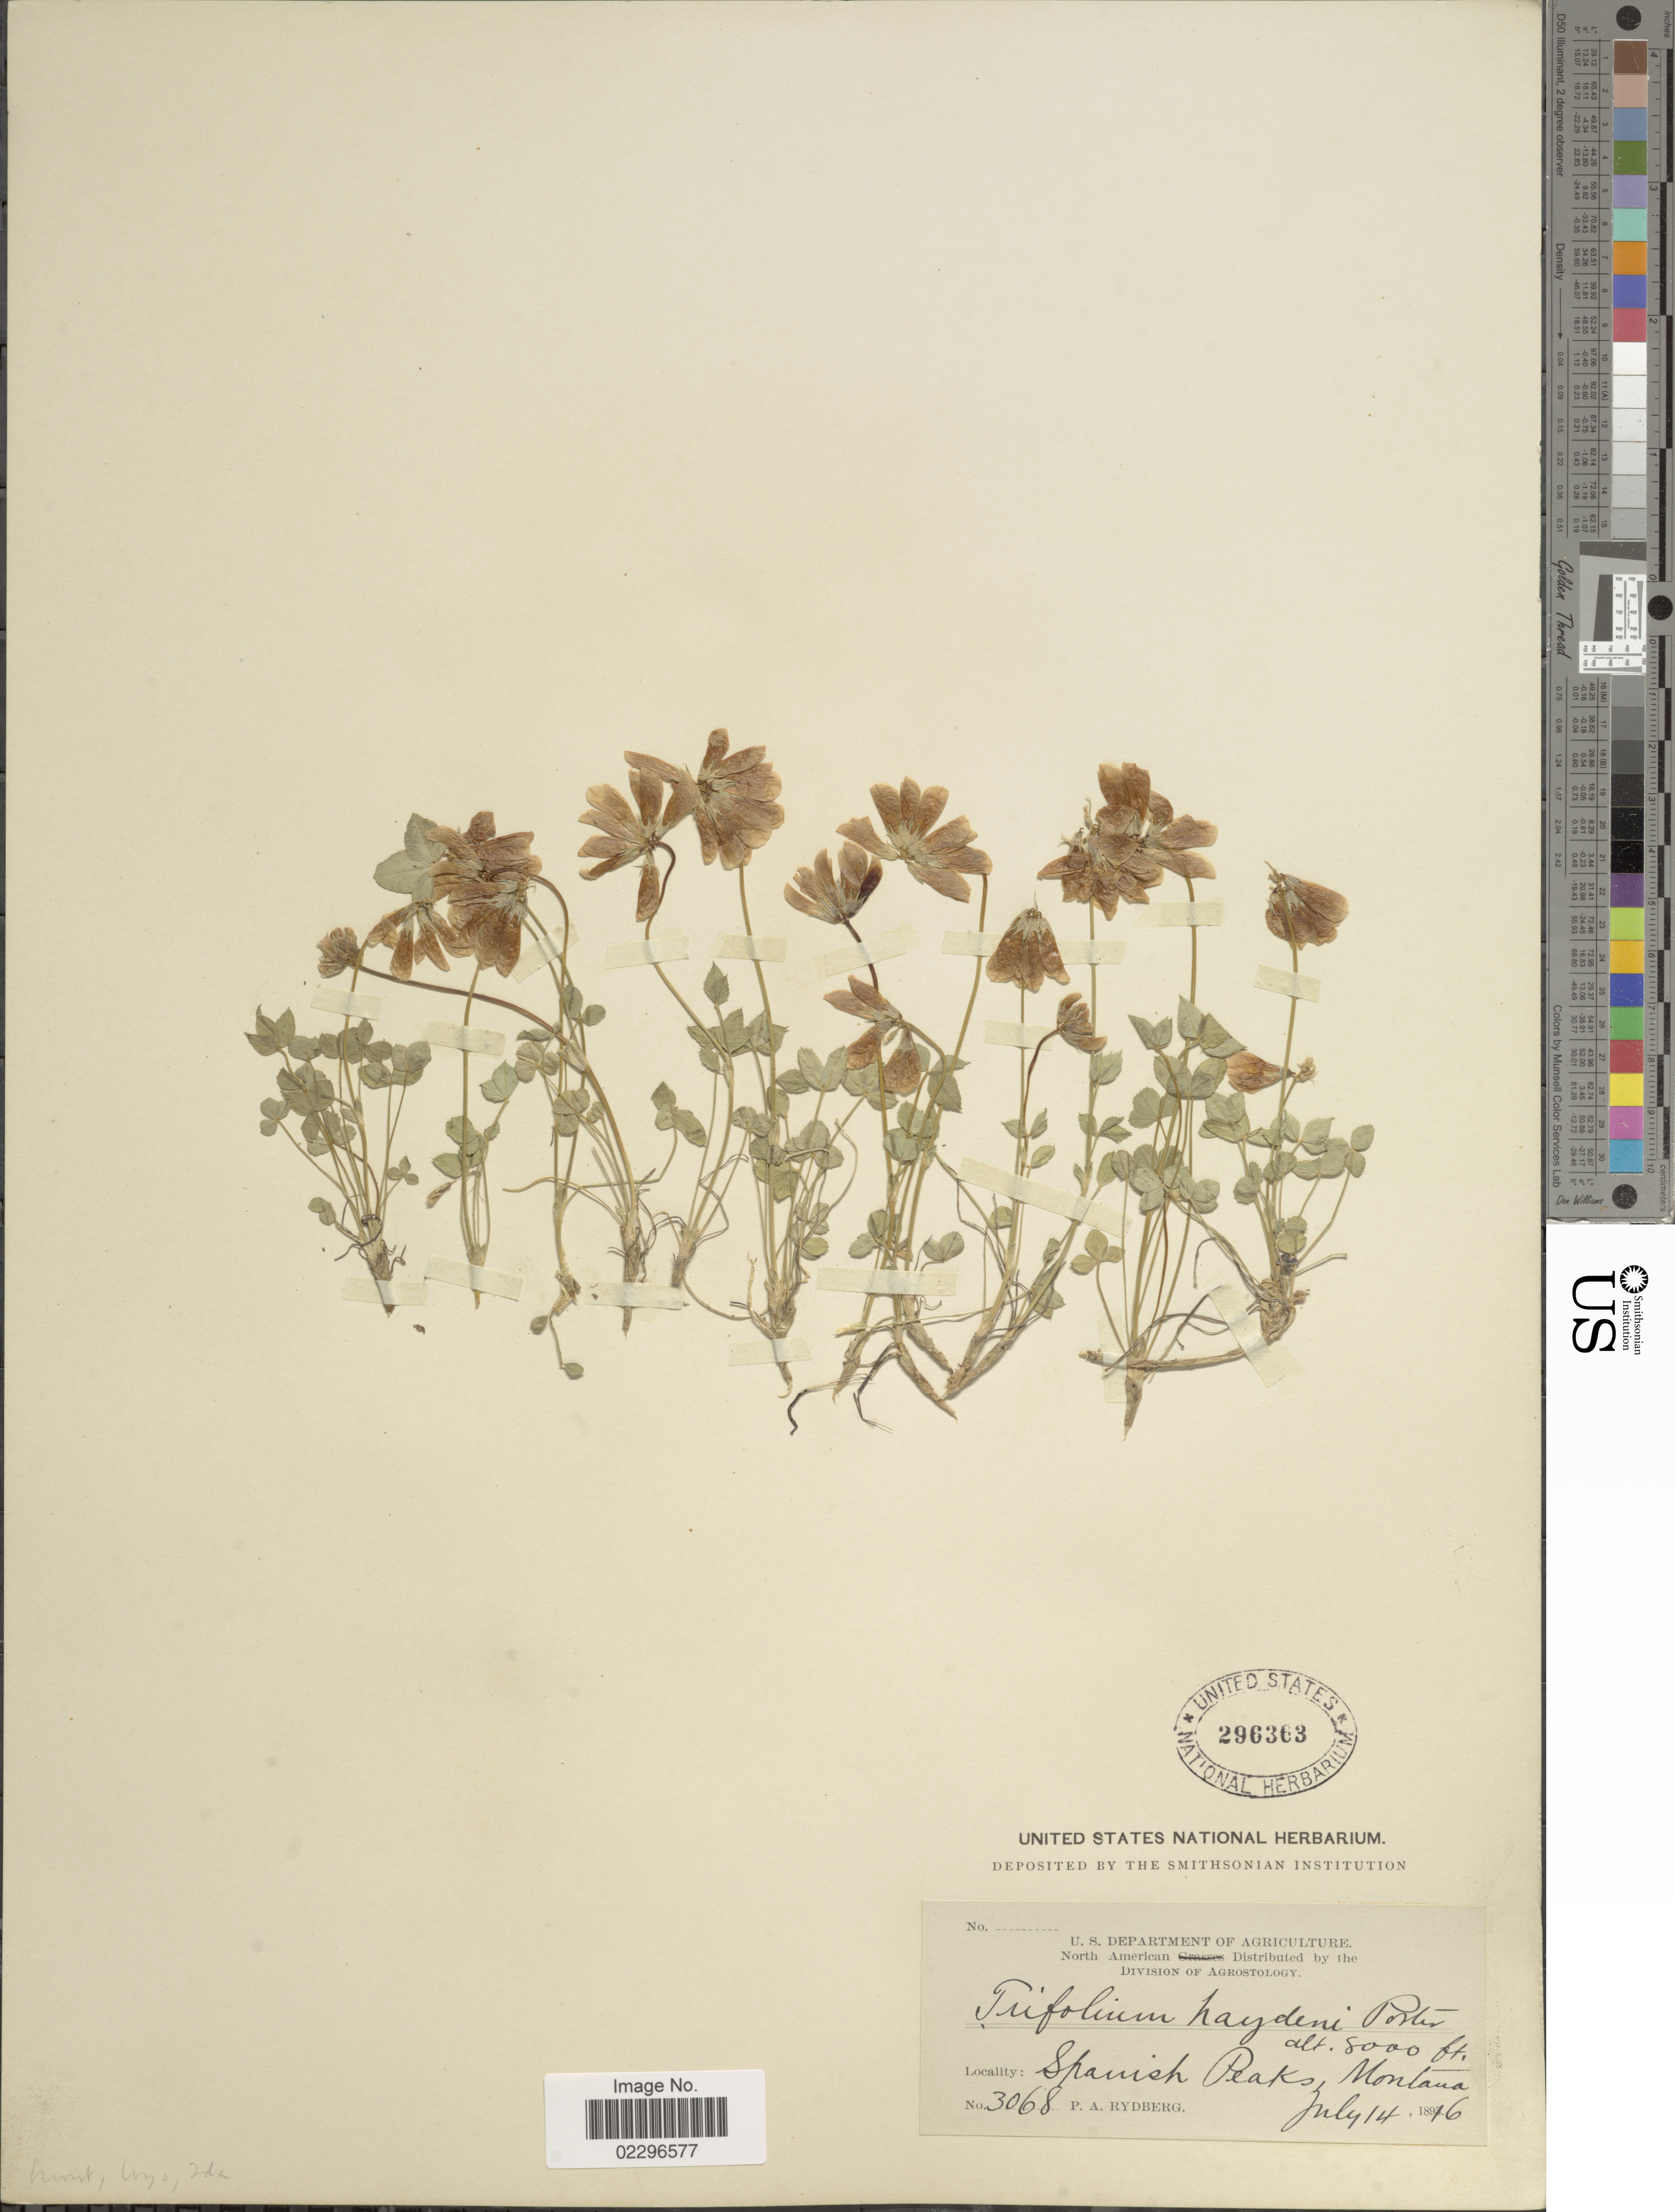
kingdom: Plantae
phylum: Tracheophyta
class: Magnoliopsida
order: Fabales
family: Fabaceae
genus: Trifolium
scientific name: Trifolium haydeni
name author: Porter in Hayden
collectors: P. A. Rydberg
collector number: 3068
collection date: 1816-07-14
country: United States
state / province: Montana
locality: Spanish Peaks, Montana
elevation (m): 2438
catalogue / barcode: US 296363